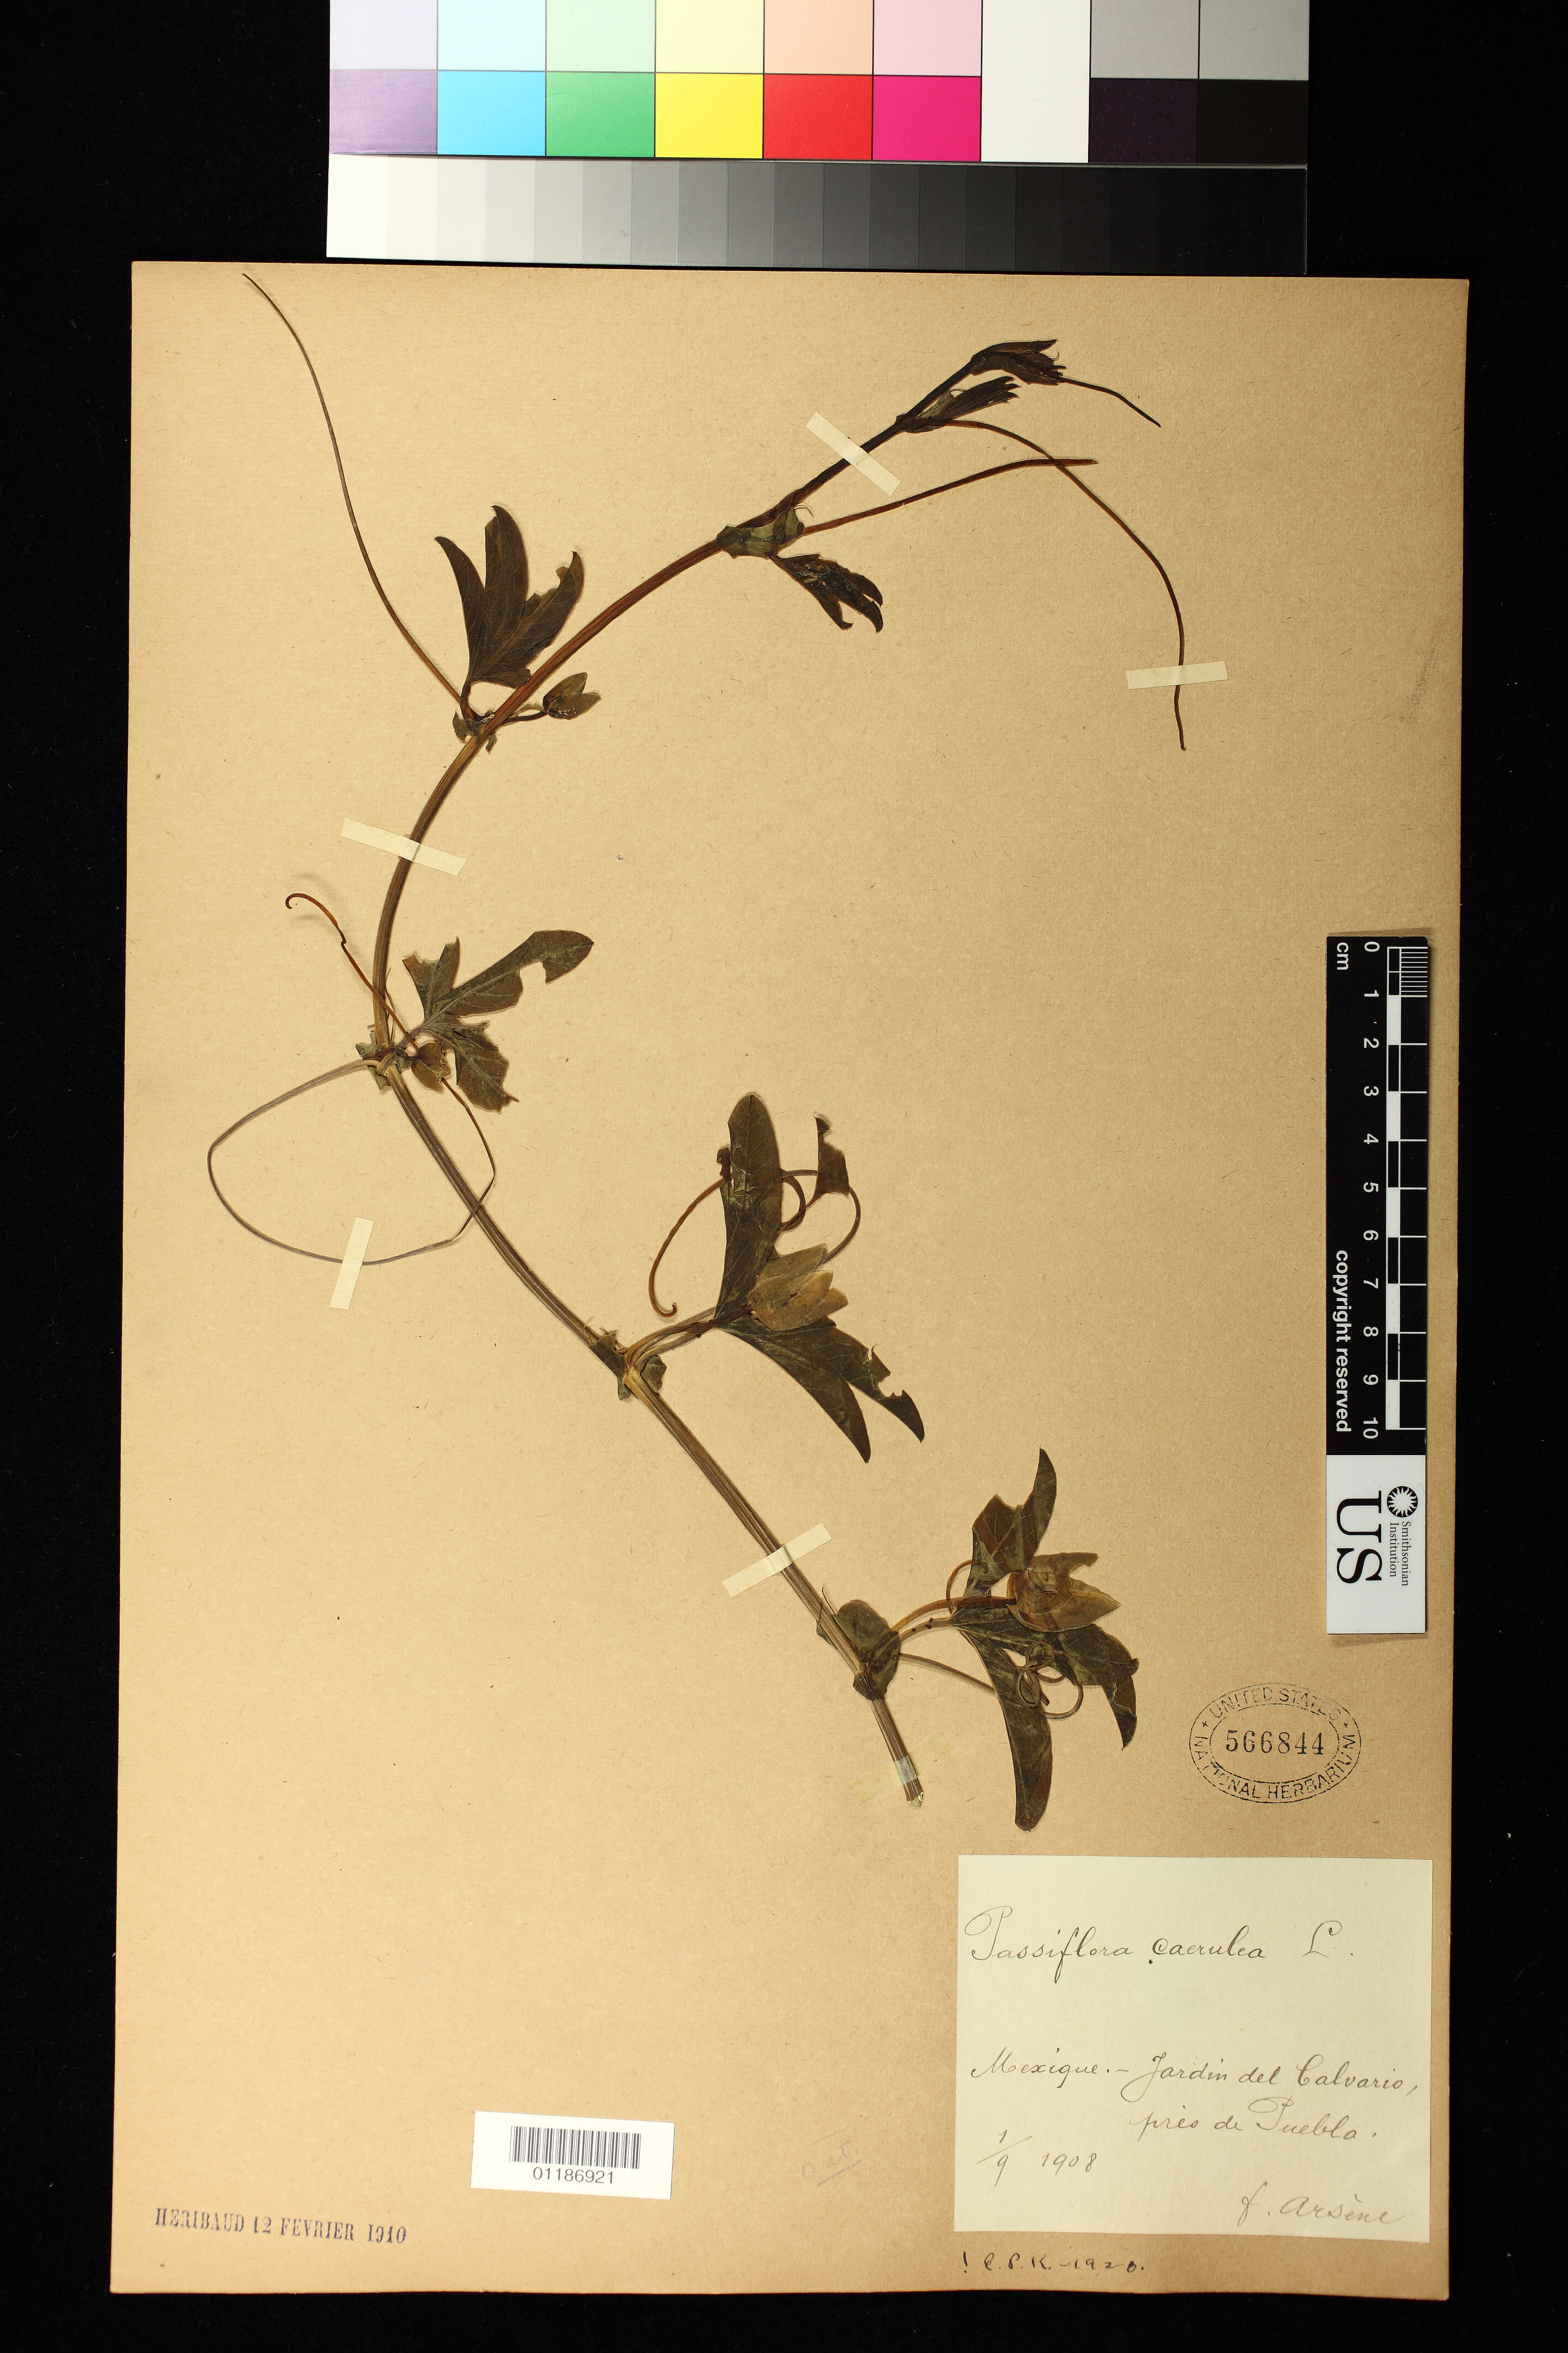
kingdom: Plantae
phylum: Tracheophyta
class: Magnoliopsida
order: Malpighiales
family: Passifloraceae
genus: Passiflora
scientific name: Passiflora caerulea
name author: L.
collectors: Bro. G. Arsène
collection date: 1908-01-09 or 1908-09-01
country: Mexico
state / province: Puebla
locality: Jardin del Calvario, pres de Puebla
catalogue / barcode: US 566844